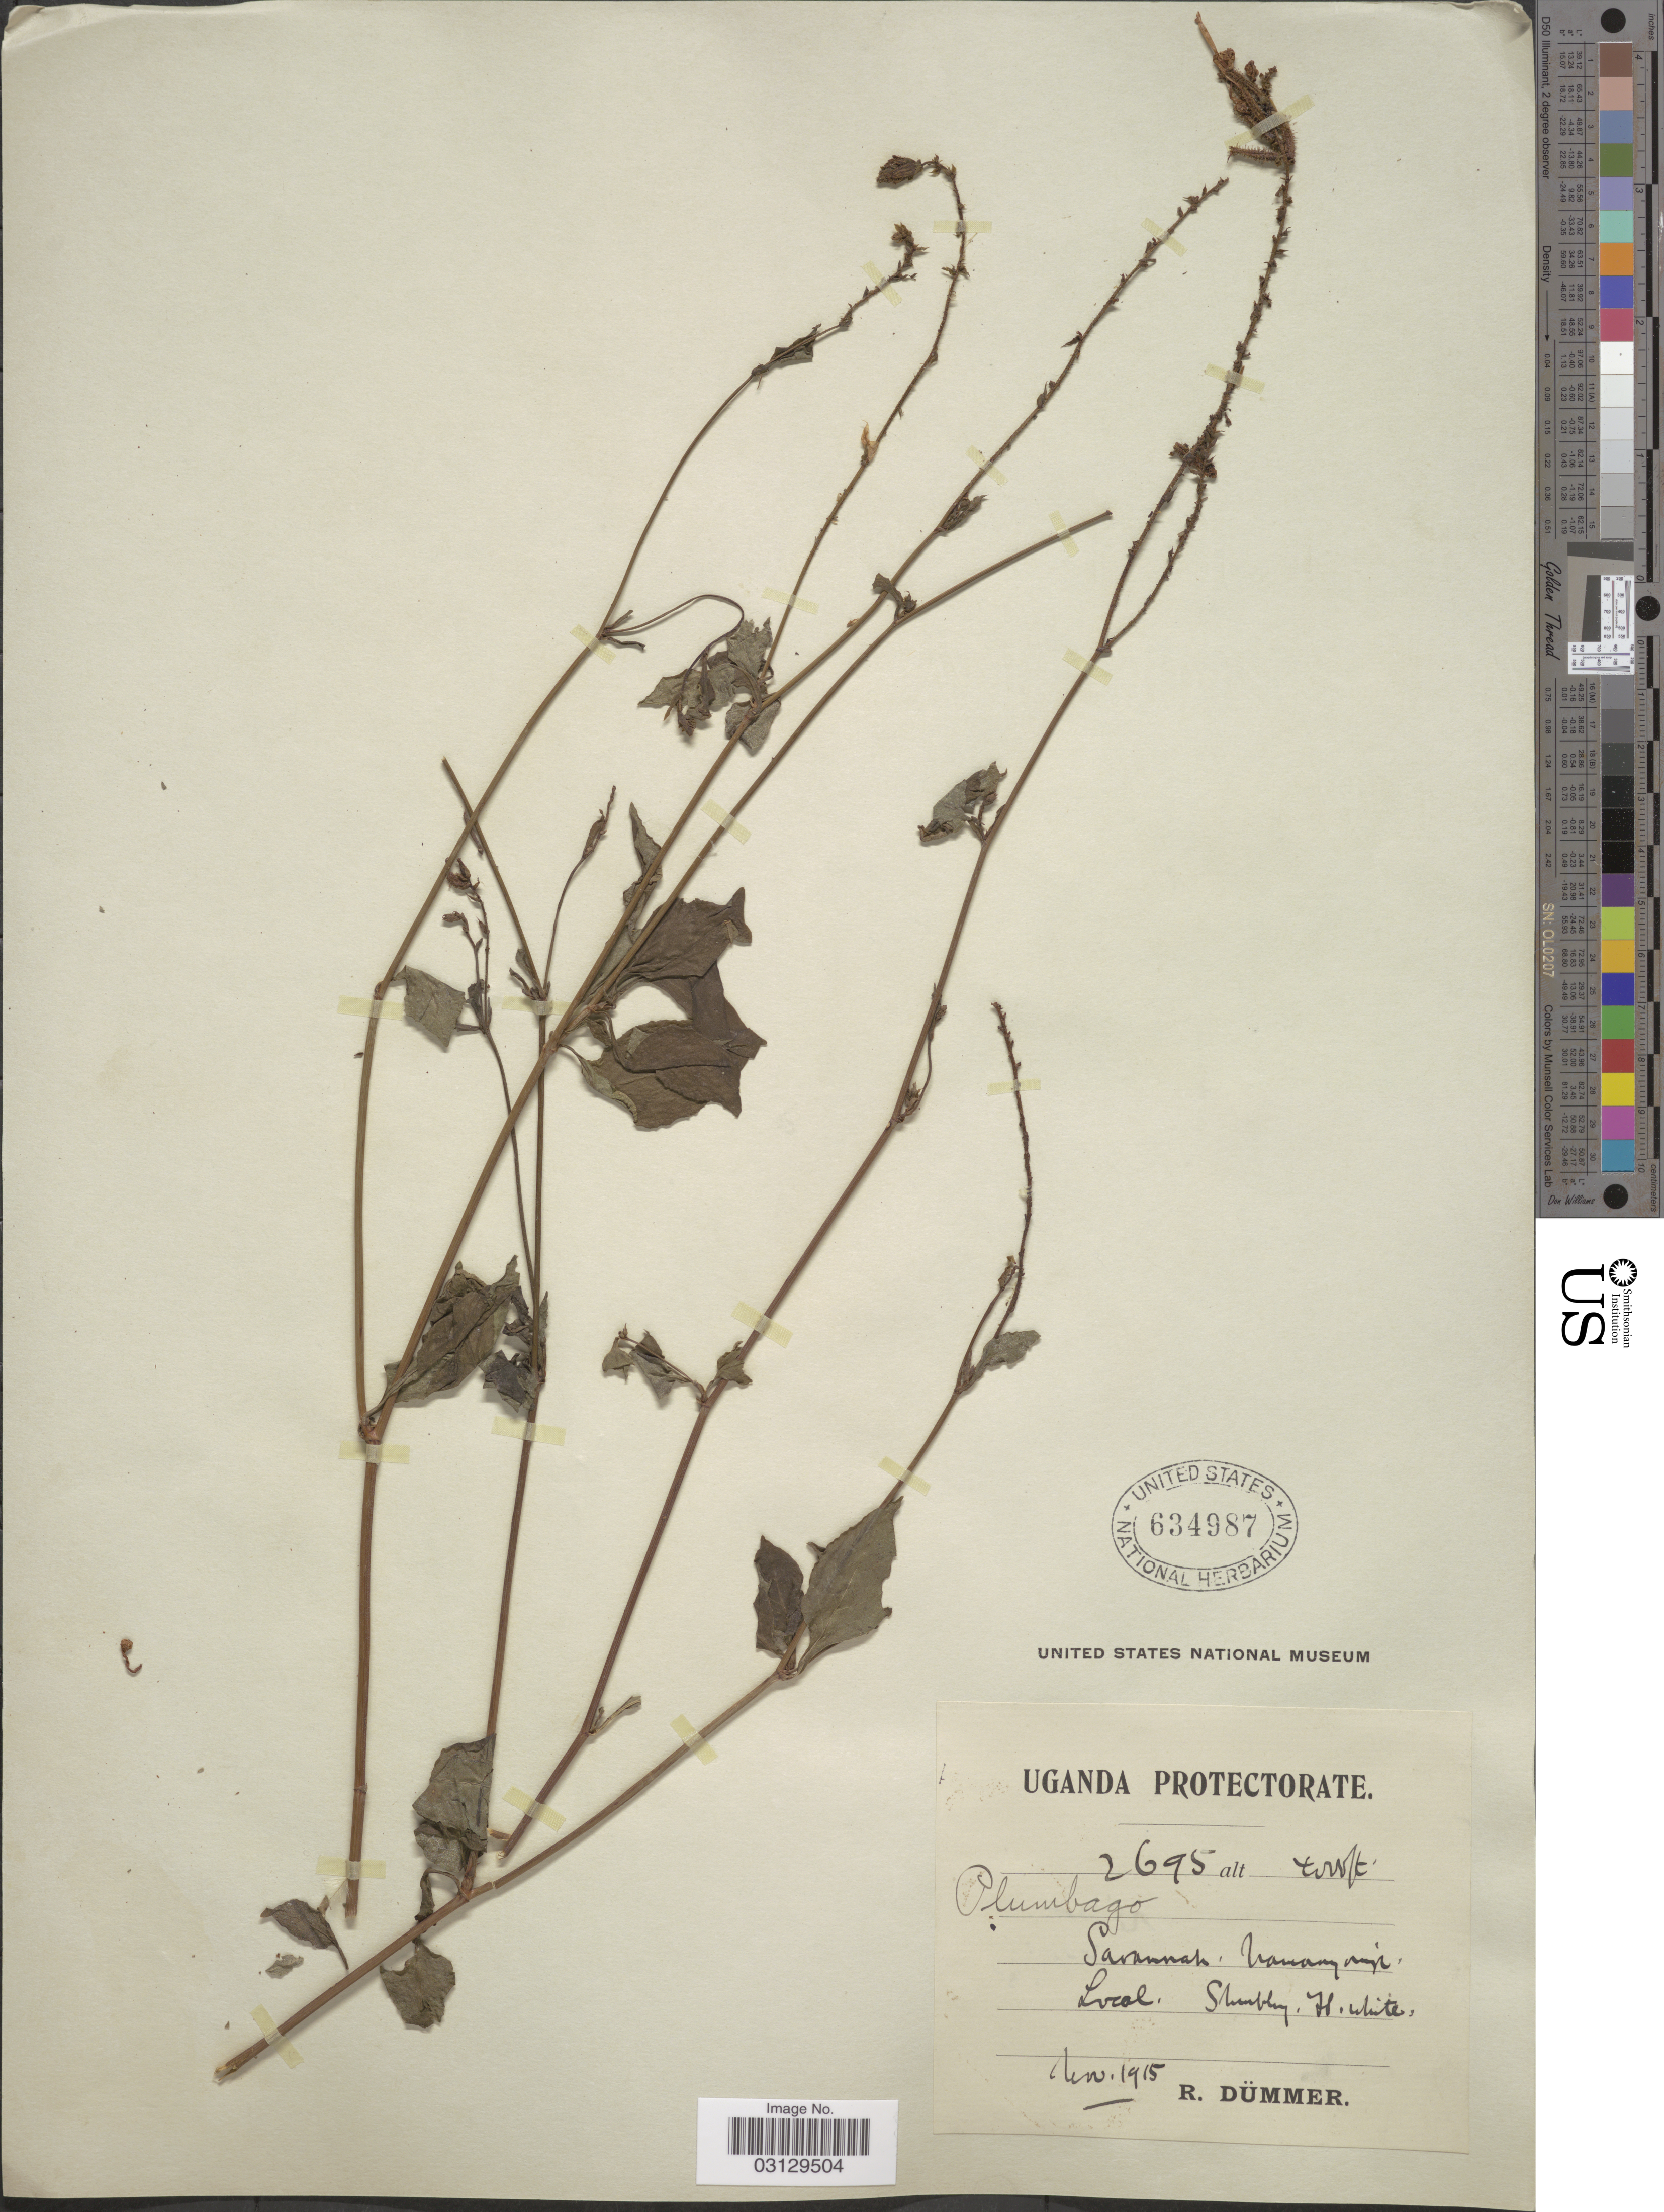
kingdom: Plantae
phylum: Tracheophyta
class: Magnoliopsida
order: Caryophyllales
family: Plumbaginaceae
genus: Plumbago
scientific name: Plumbago sp.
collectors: R. A. Dümmer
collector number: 2695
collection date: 1915-11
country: Uganda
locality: Uganda Protectorate. Savannah. Namanyonyi.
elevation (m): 1219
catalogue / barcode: US 634987